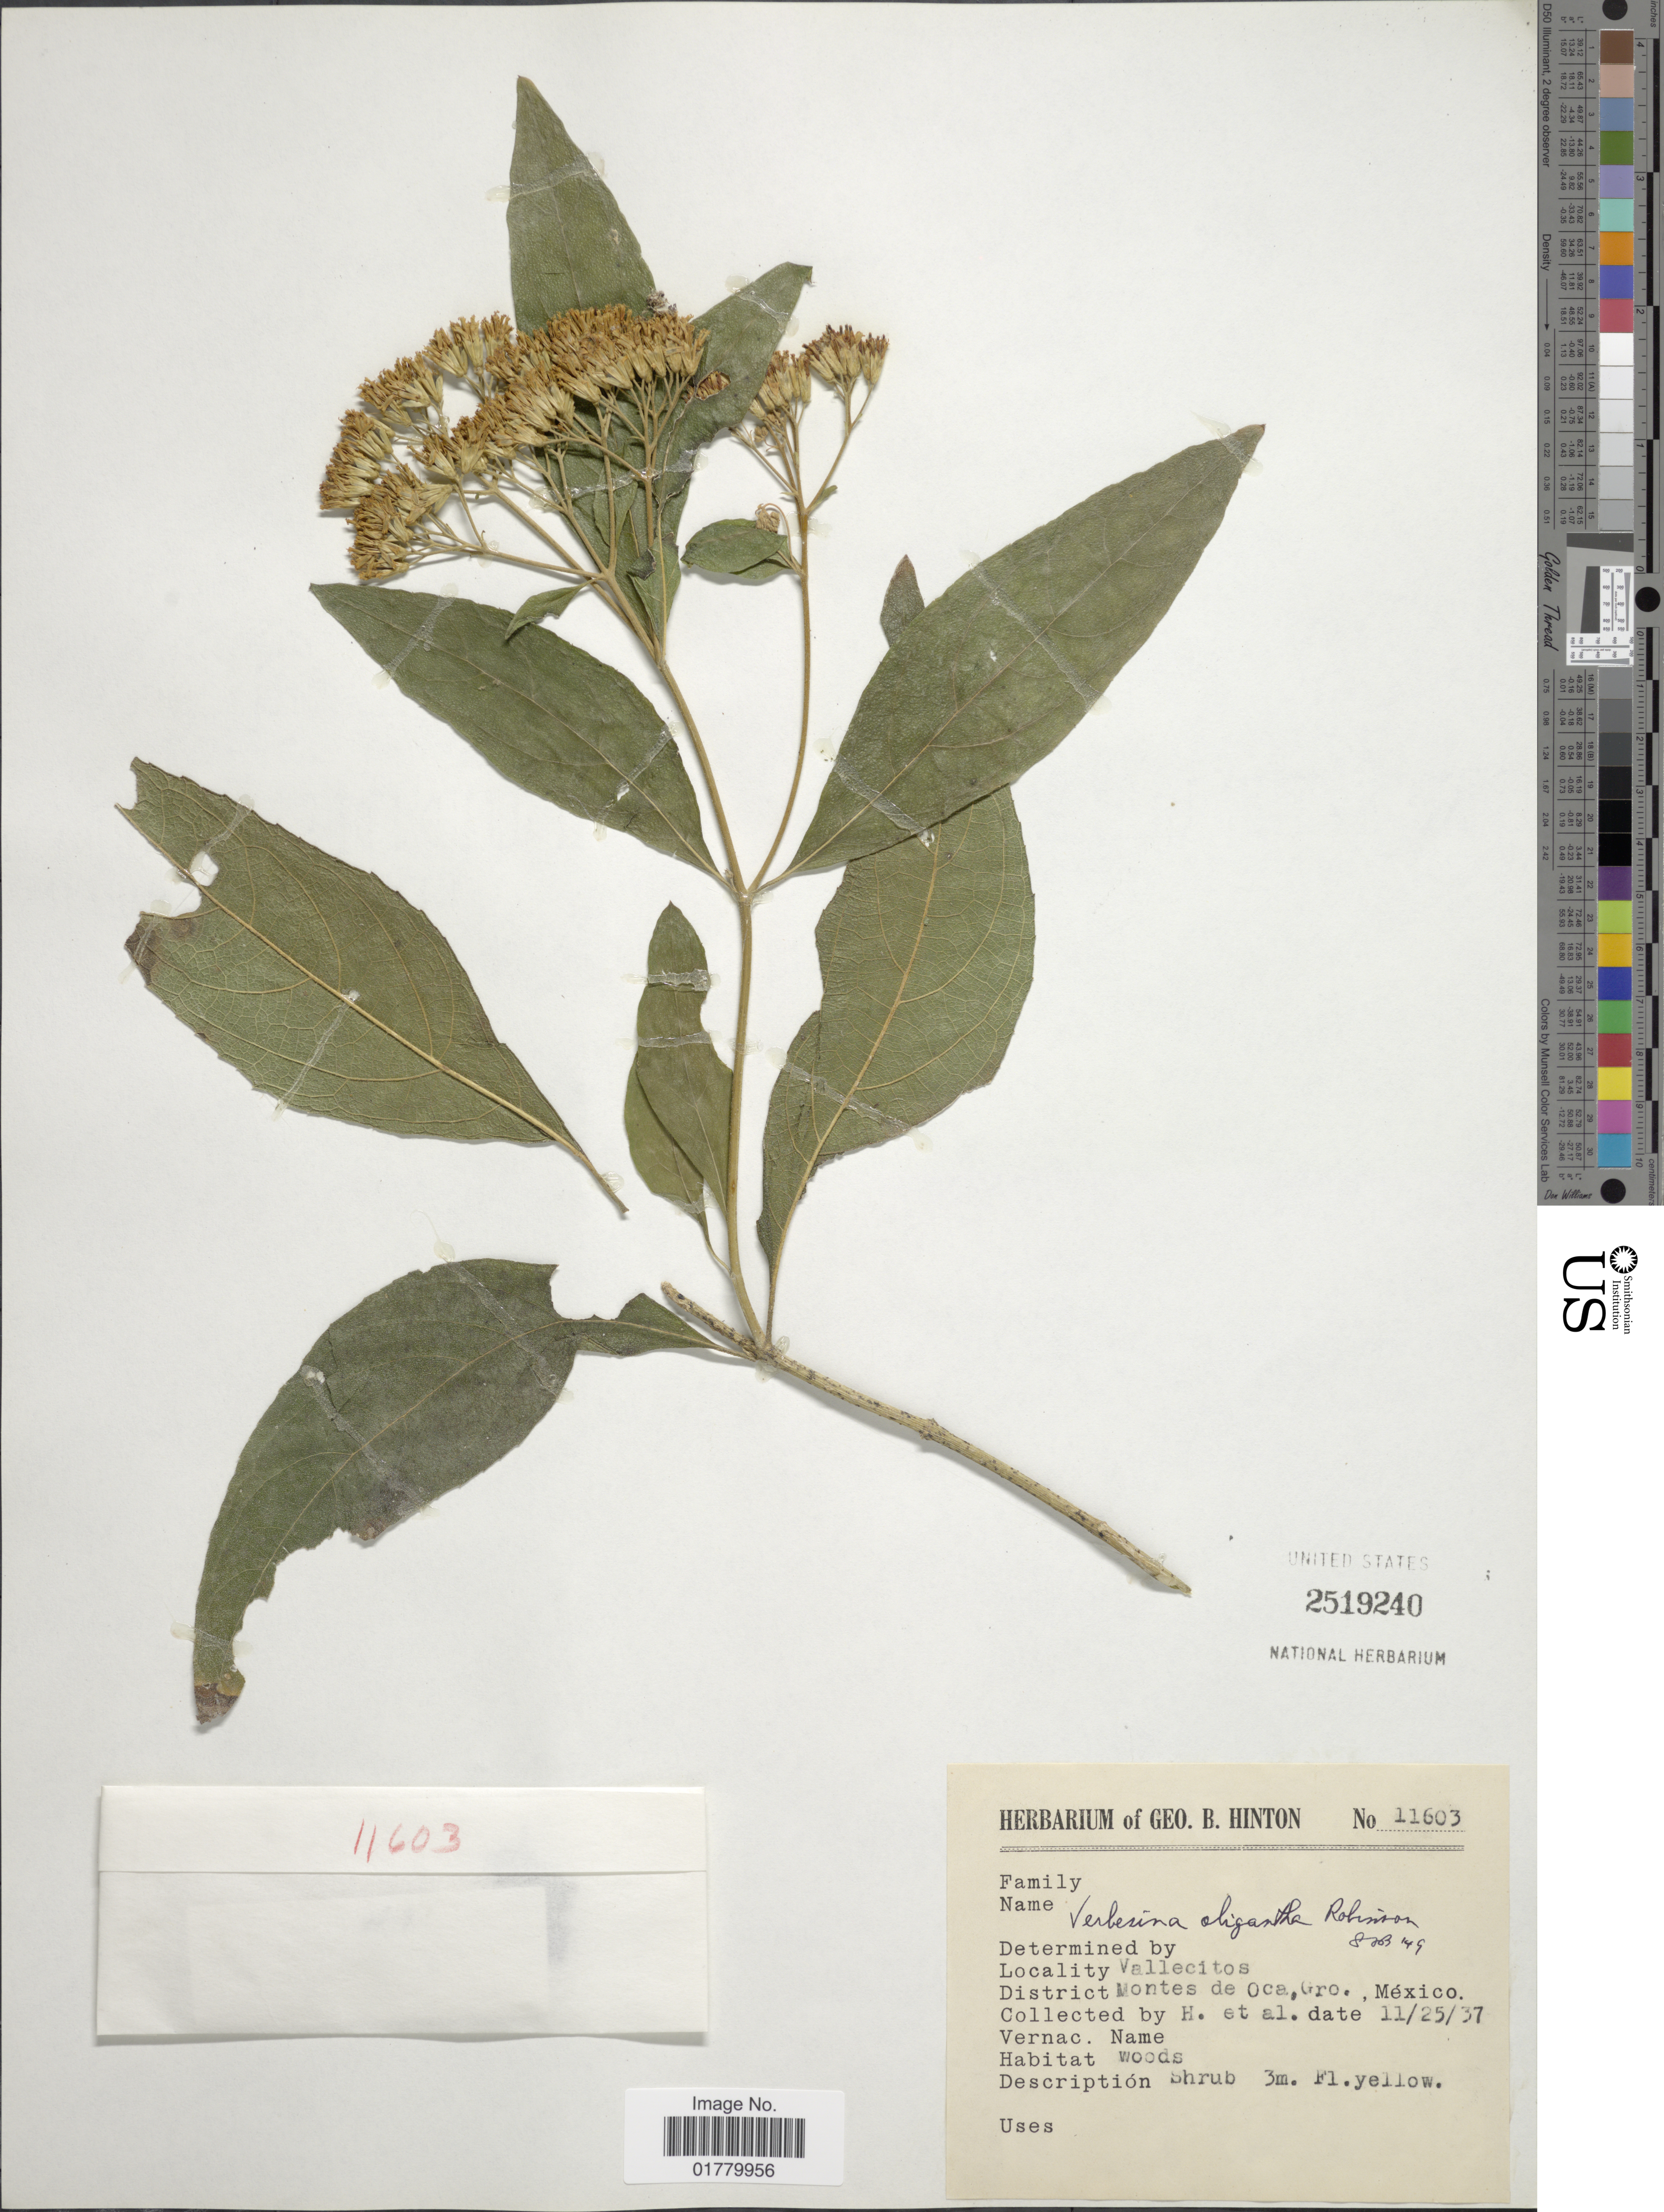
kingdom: Plantae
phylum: Tracheophyta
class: Magnoliopsida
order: Asterales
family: Asteraceae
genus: Verbesina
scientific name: Verbesina oligantha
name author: B.L. Rob.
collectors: G. B. Hinton & et al.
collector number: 11603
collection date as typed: Transcribed d/m/y: 25/11/37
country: Mexico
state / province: Guerrero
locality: Vallecitos, District Montes de Oca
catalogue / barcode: US 2519240